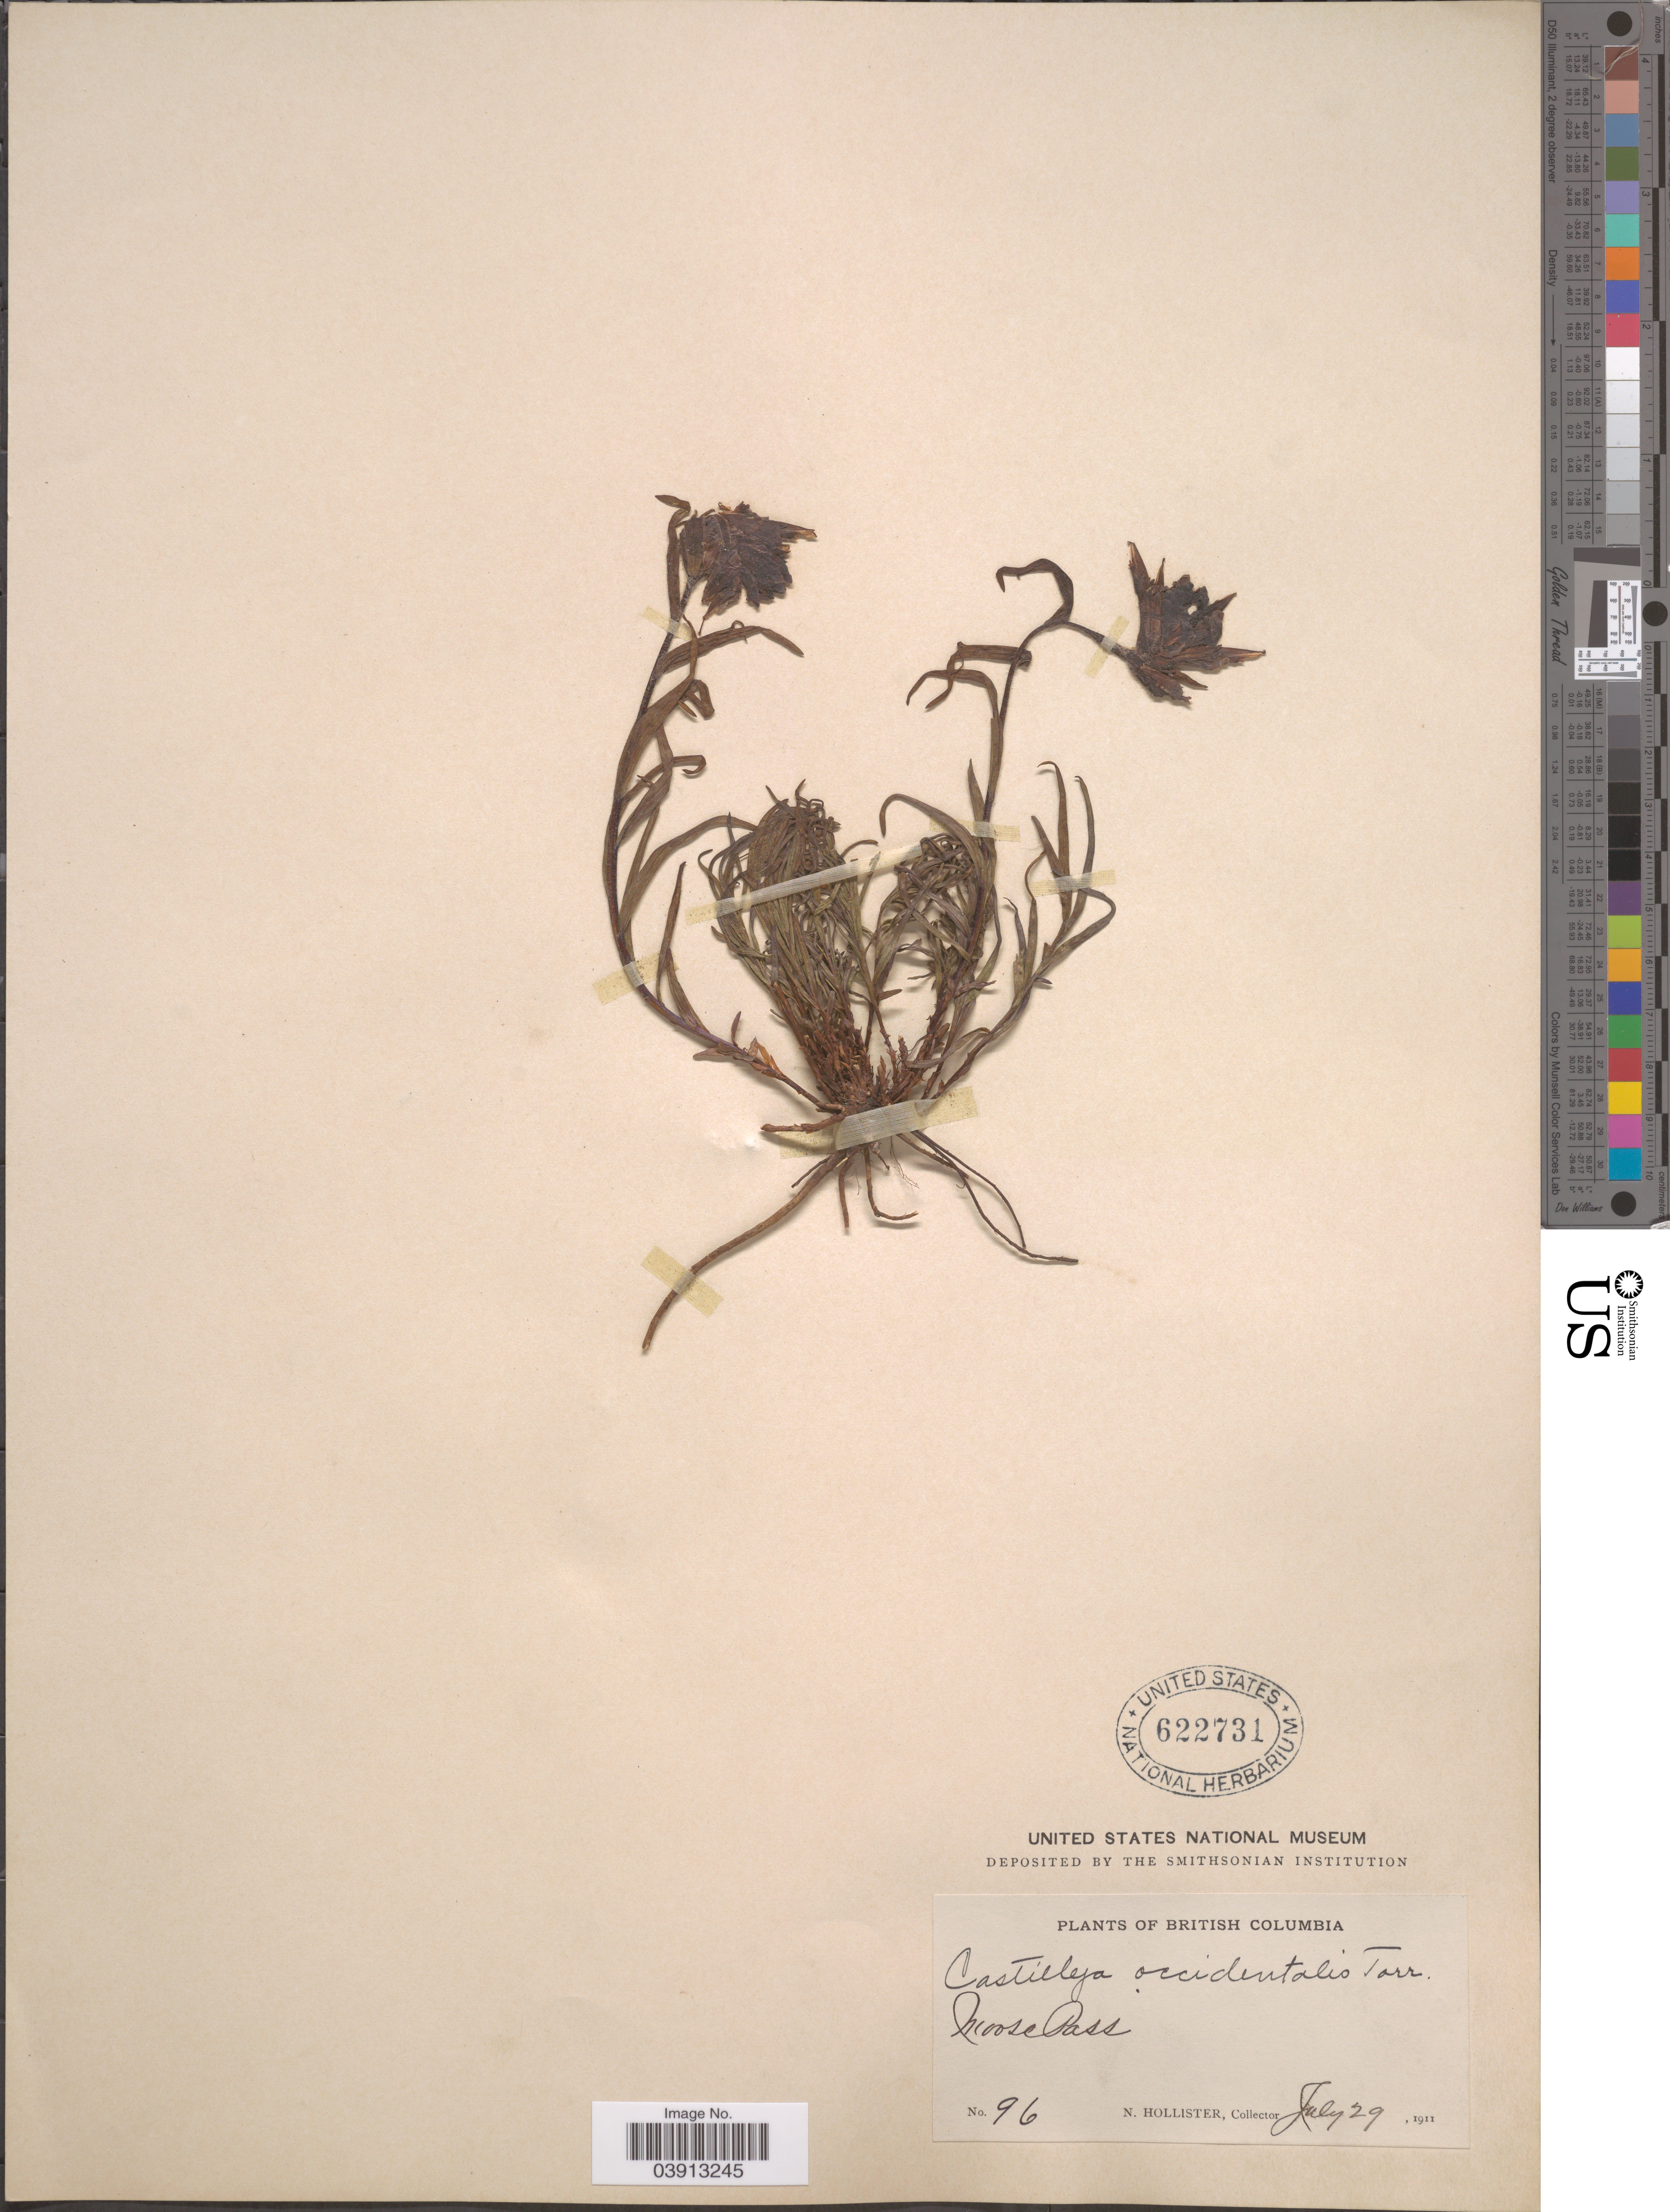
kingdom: Plantae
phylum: Tracheophyta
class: Magnoliopsida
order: Lamiales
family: Orobanchaceae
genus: Castilleja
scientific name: Castilleja occidentalis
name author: Torr.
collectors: N. Hollister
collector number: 96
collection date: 1911-07-29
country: Canada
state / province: British Columbia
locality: Moose Pass.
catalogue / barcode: US 622731